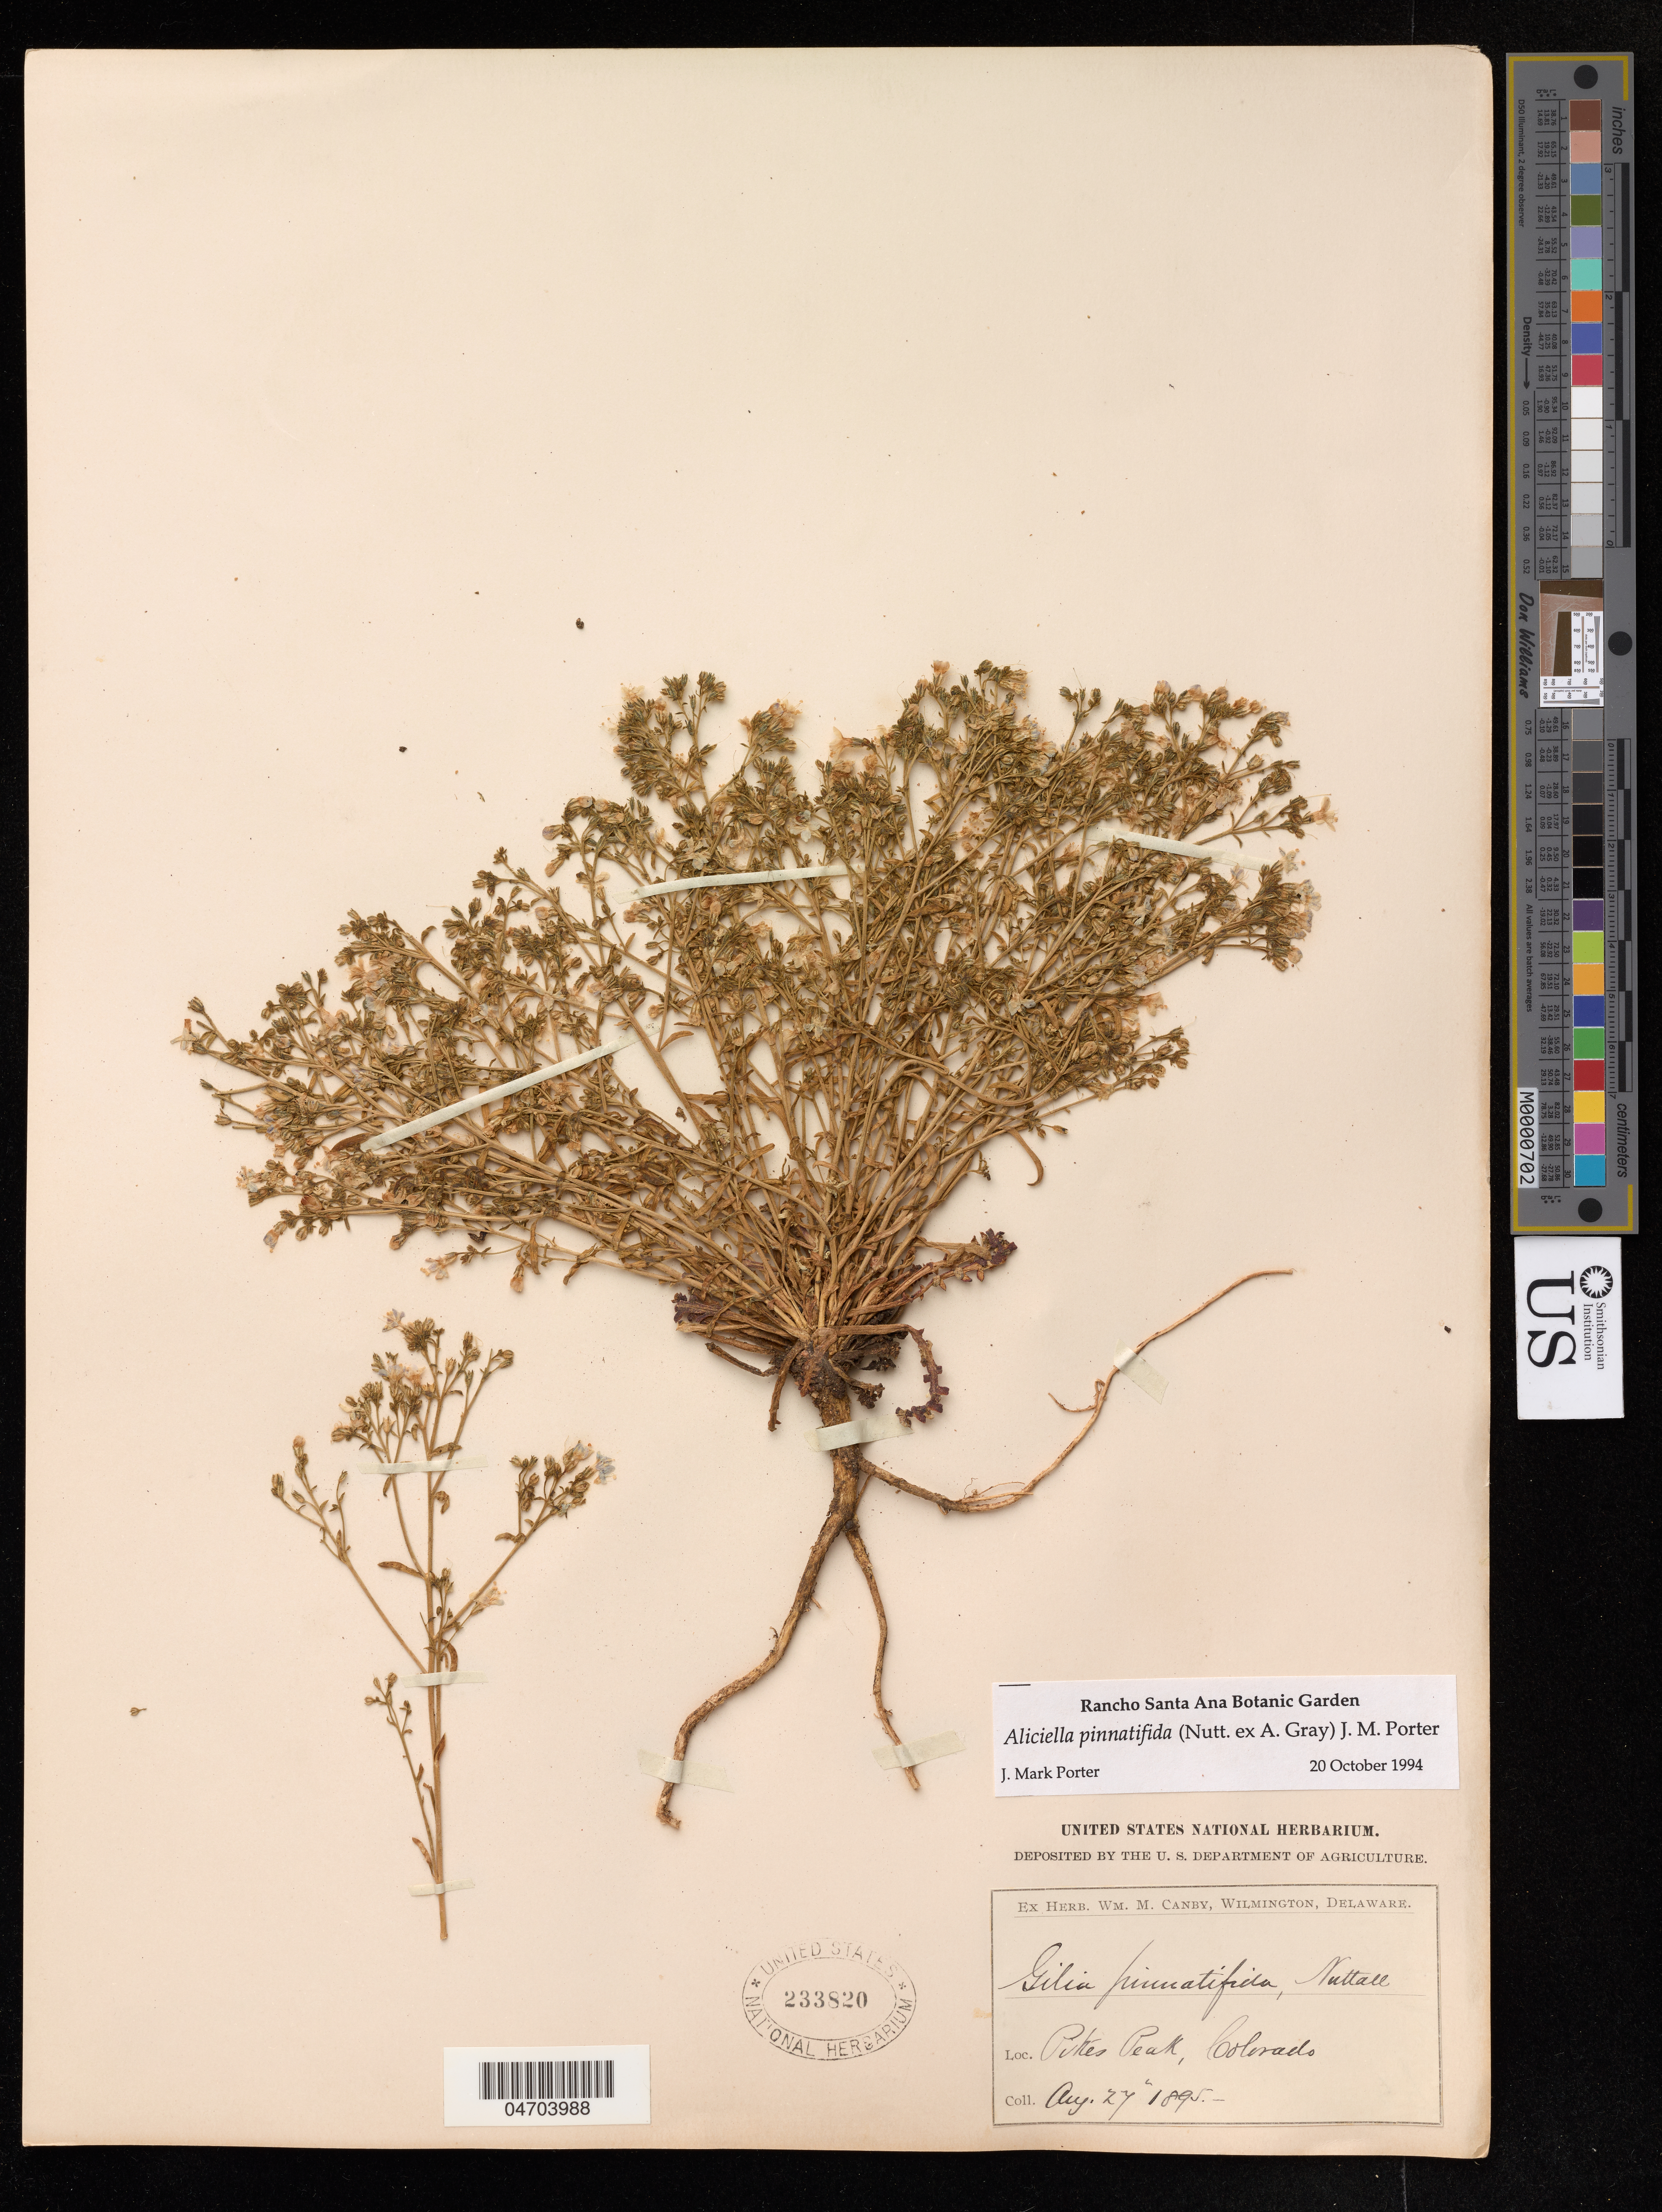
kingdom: Plantae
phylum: Tracheophyta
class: Magnoliopsida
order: Ericales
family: Polemoniaceae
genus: Aliciella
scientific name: Aliciella pinnatifida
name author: (Nutt. ex A. Gray) J.M. Porter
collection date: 1895-08-27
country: United States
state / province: Colorado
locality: Pikes Peak.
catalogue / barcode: US 233820